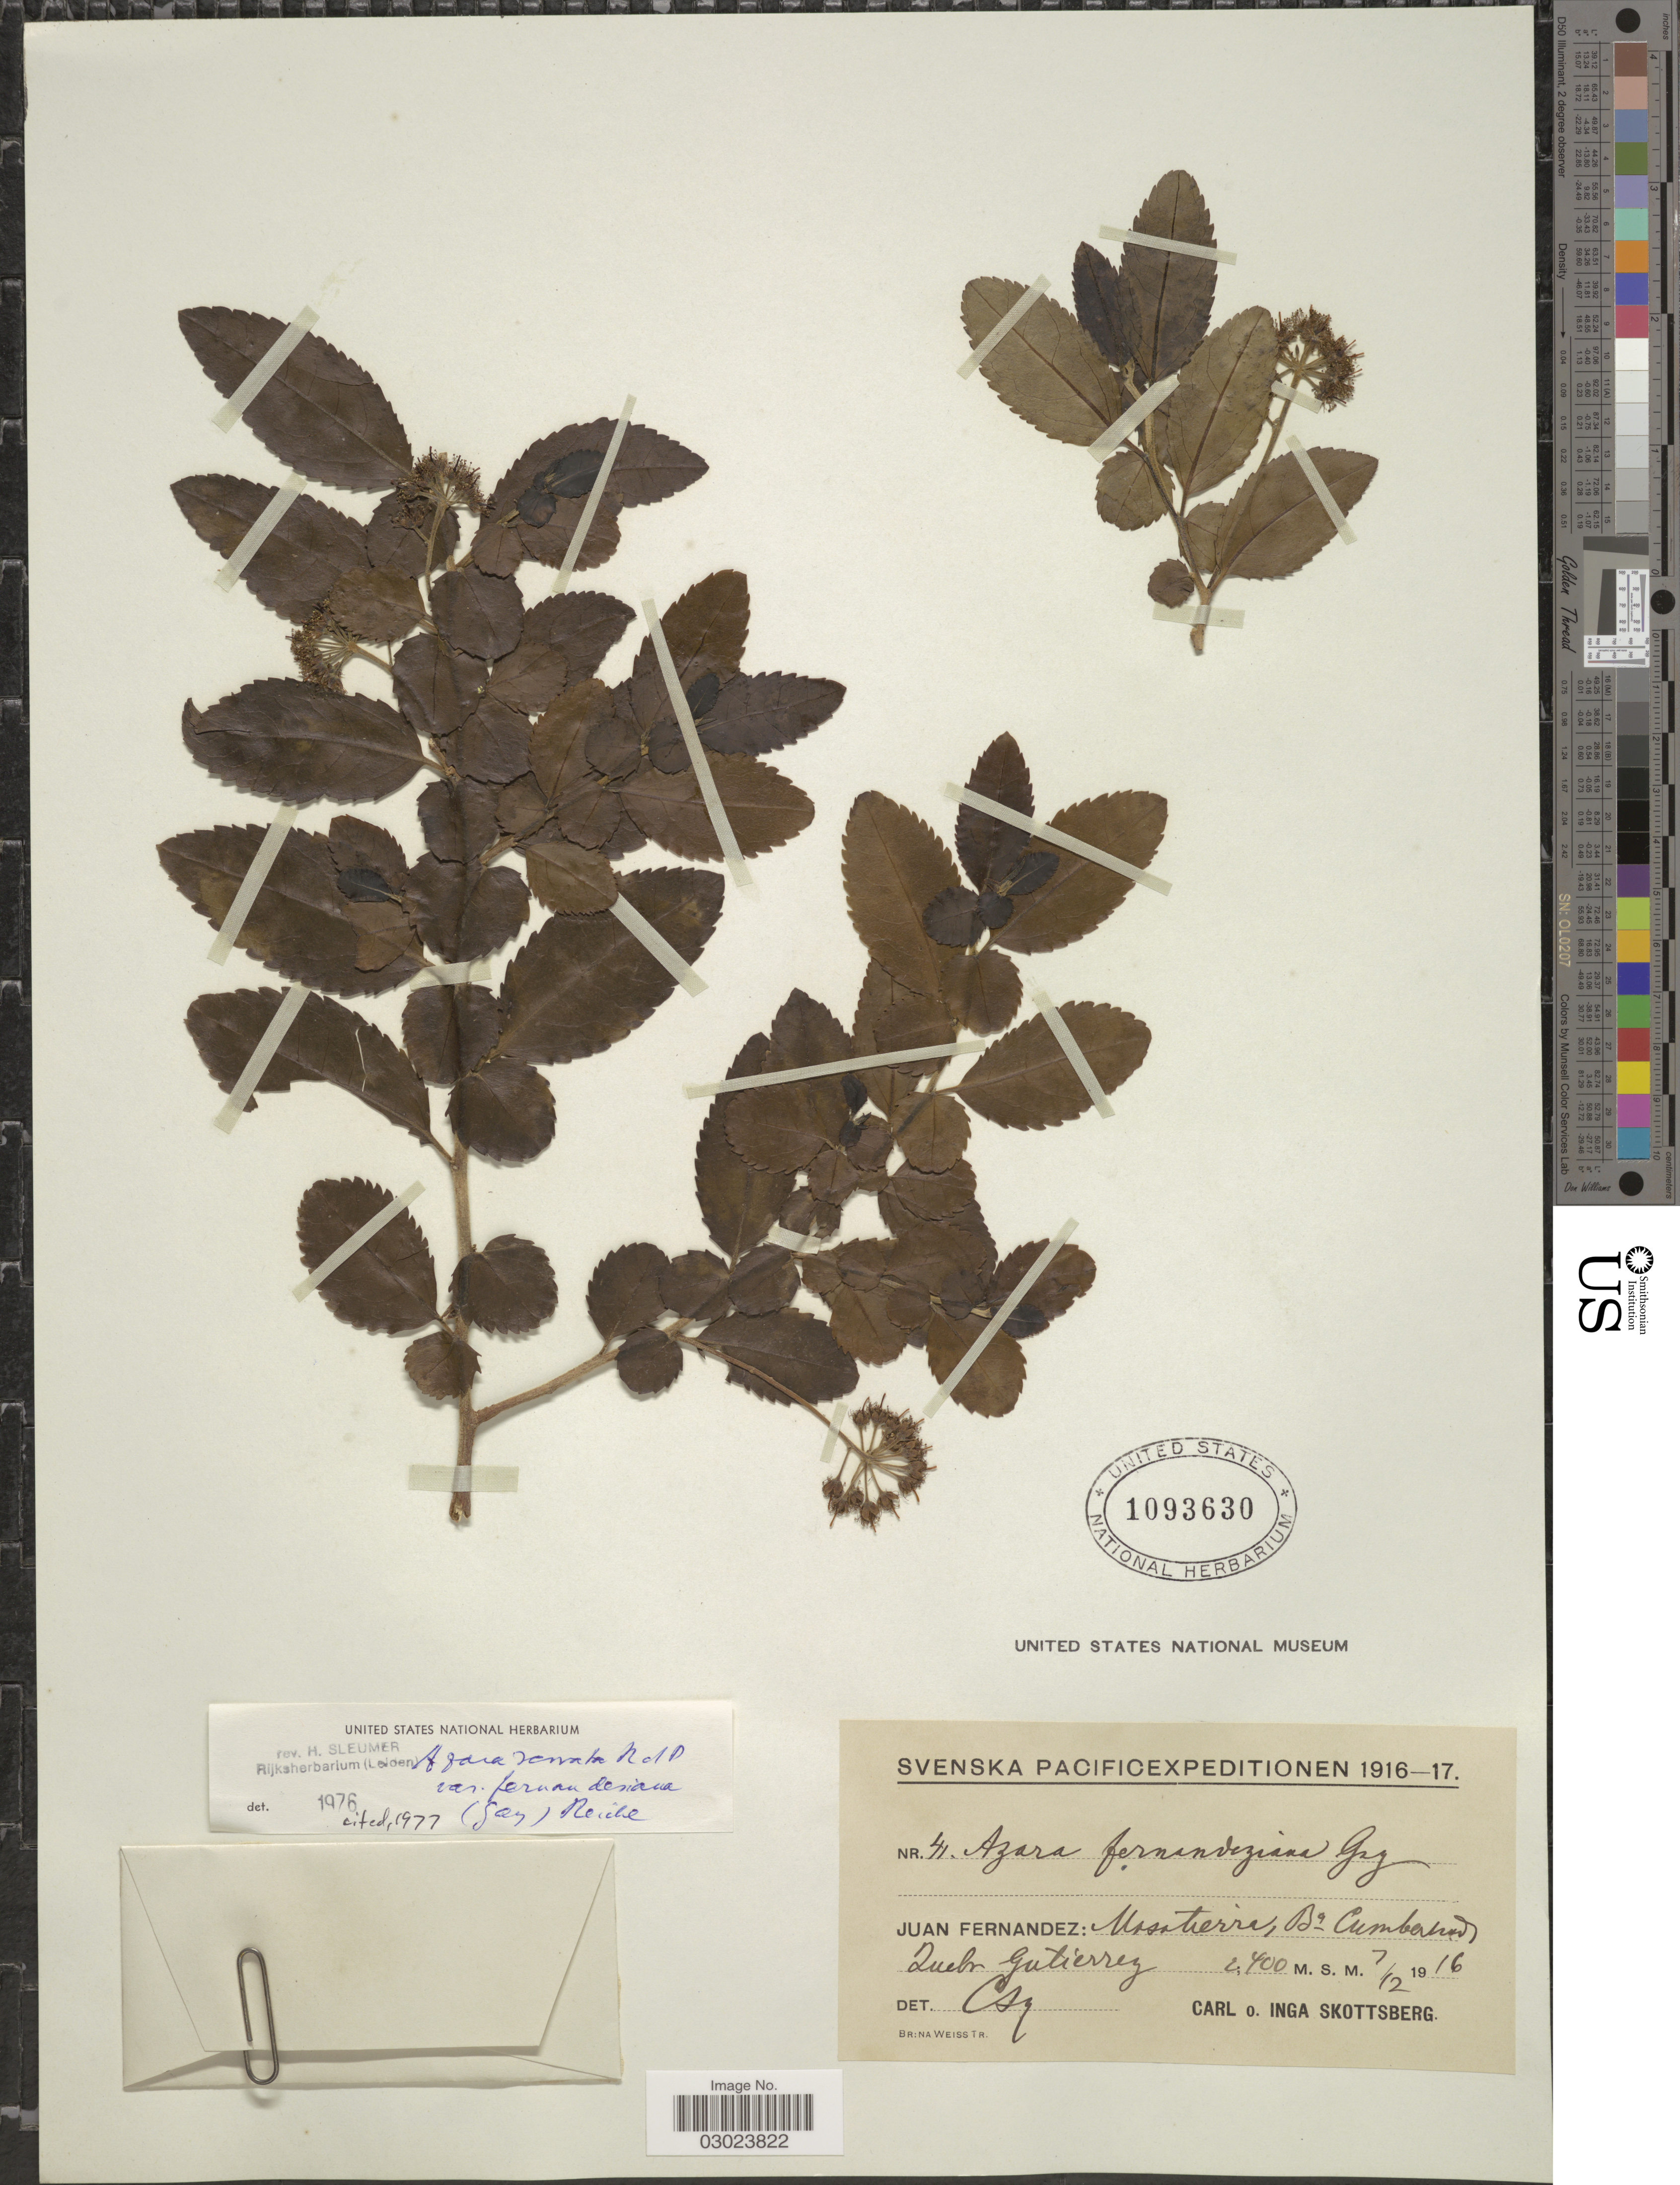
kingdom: Plantae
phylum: Tracheophyta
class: Magnoliopsida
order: Malpighiales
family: Salicaceae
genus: Azara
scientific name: Azara serrata var. fernandeziana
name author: Reiche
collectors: C. Skottsberg & I. Skottsberg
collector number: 41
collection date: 1916-12-07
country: Chile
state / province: Valparaíso (V)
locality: Svenska Pacific. Juan Fernandez: Masatierra, Ba Cumberland. Quebr. Guetierrez.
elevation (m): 2400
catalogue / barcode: US 1093630